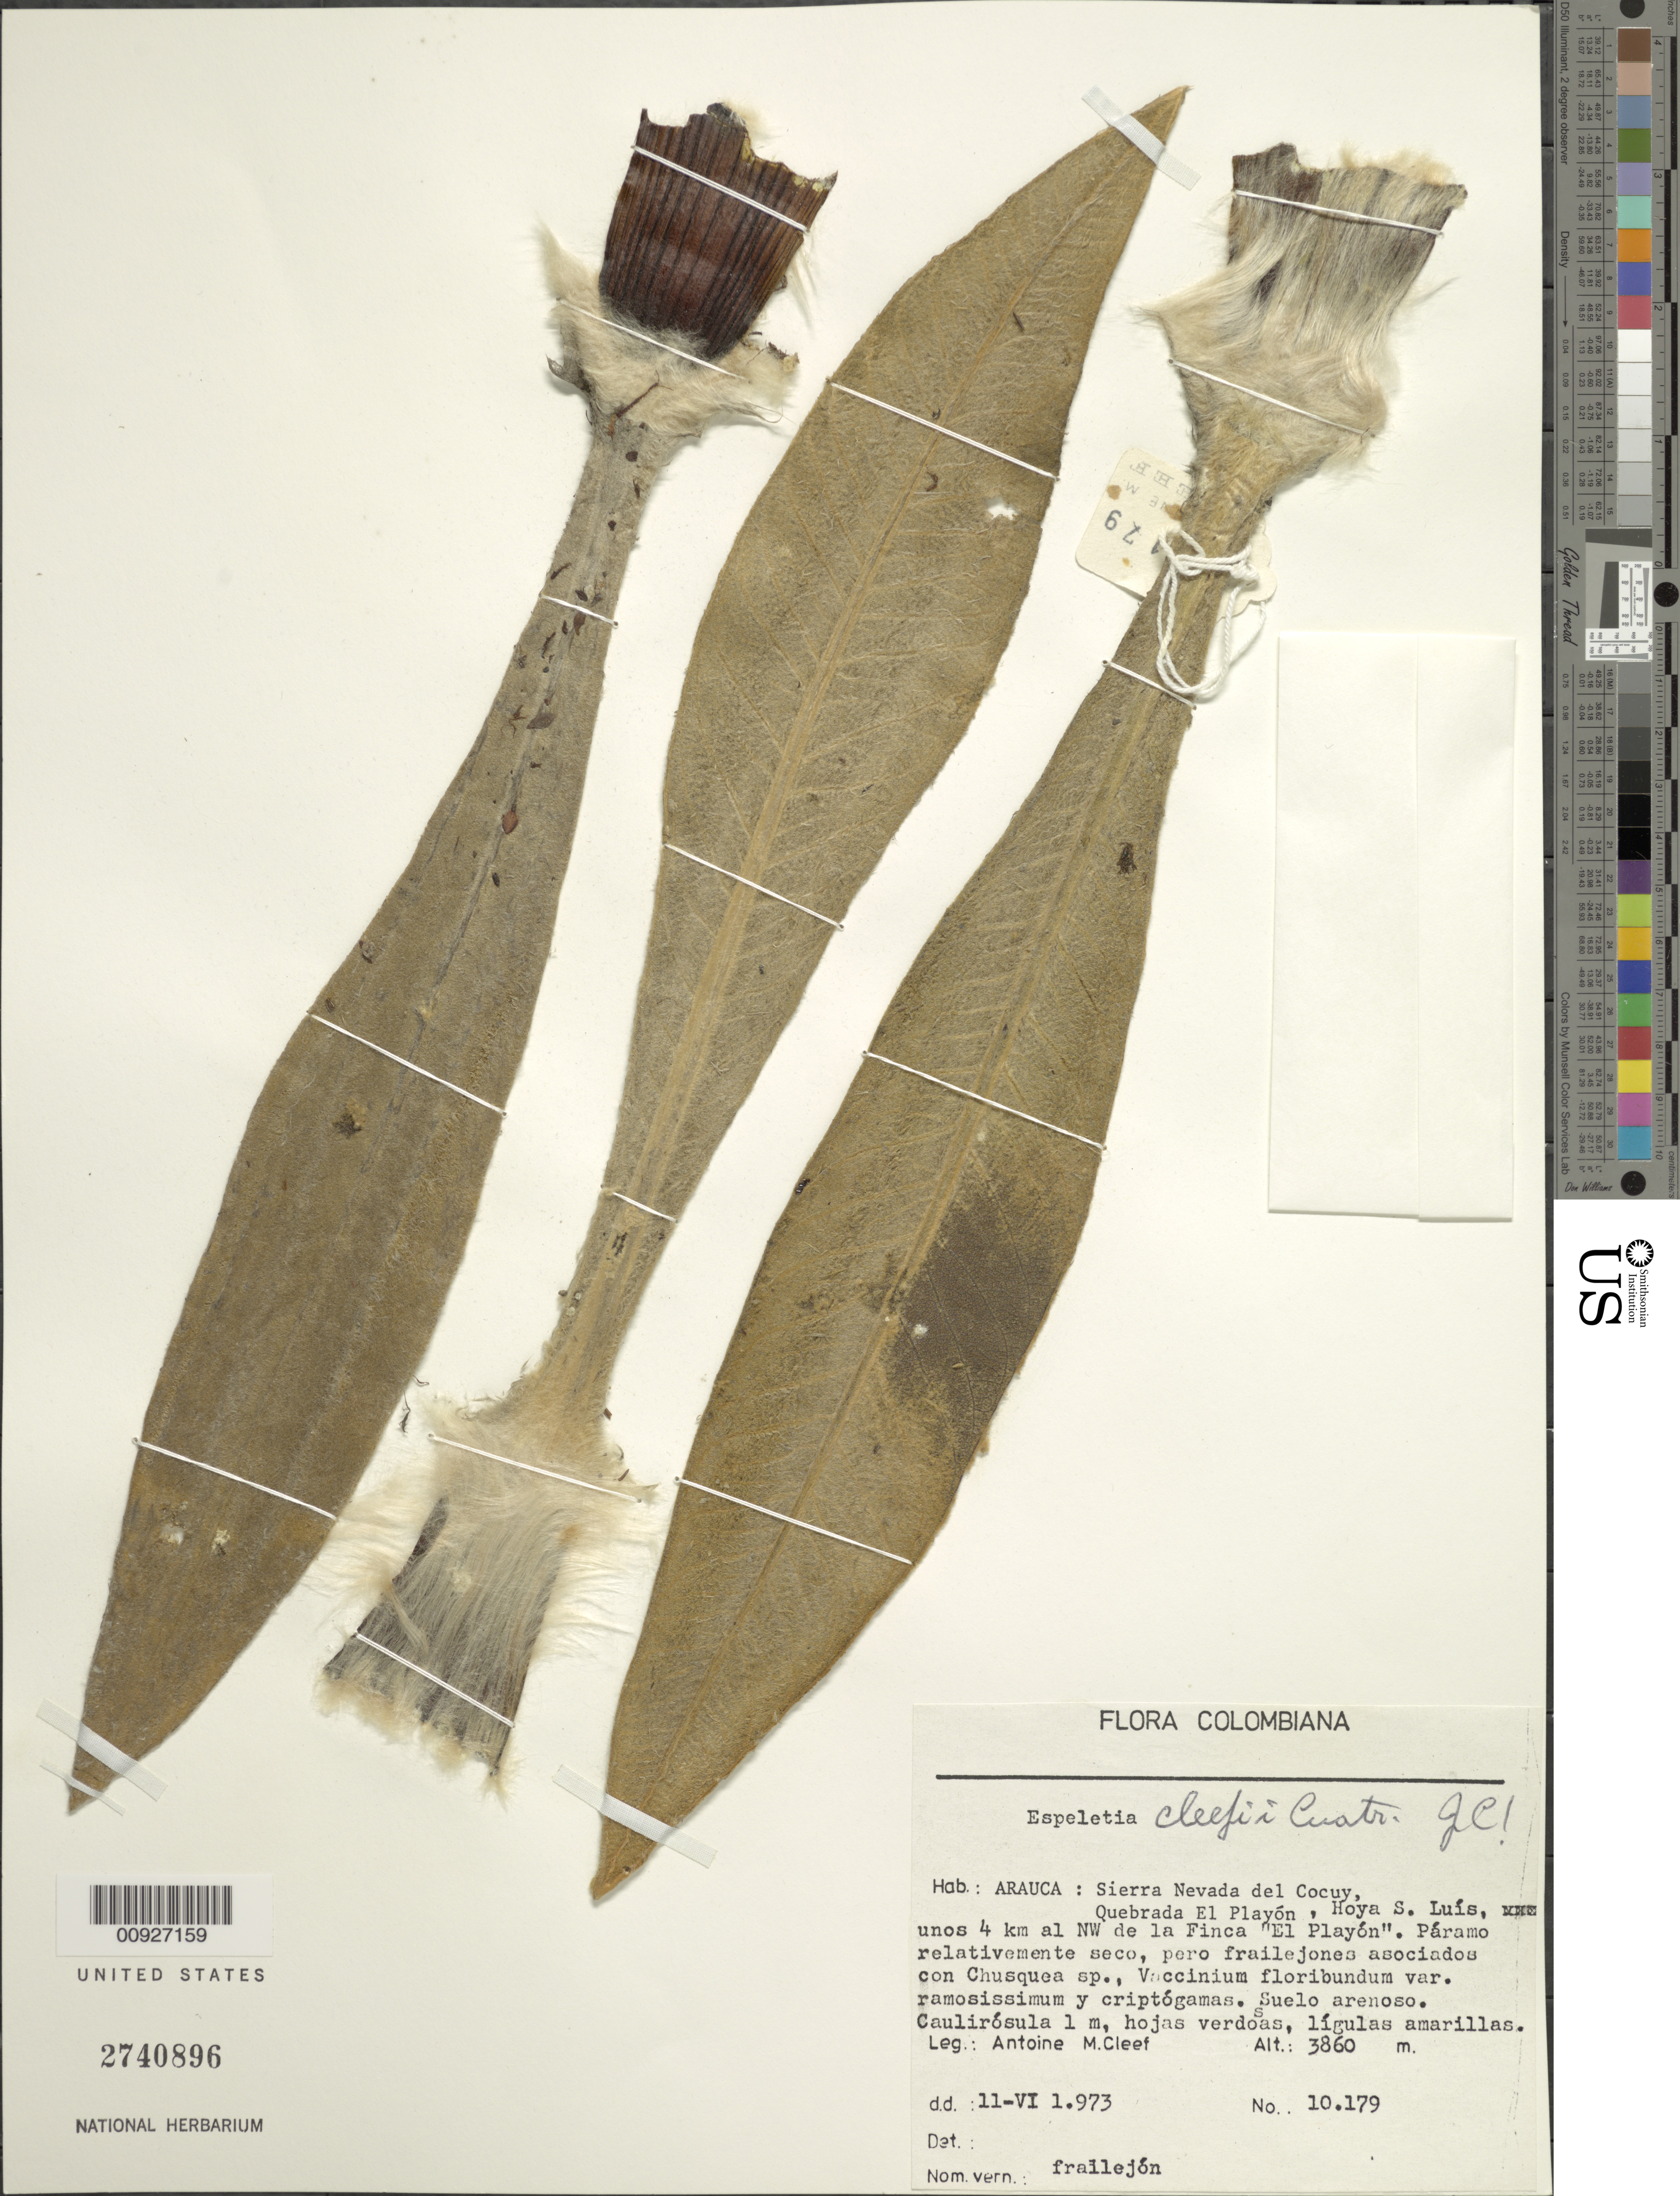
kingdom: Plantae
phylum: Tracheophyta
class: Magnoliopsida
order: Asterales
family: Asteraceae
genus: Espeletia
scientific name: Espeletia cleefii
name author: Cuatrec.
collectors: A. M. Cleef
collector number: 10179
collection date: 1973-06-11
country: Colombia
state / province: Arauca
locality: Sierra nevada del Cocuy, Quebrada El Playón, Hoya San Luis, a unos 4 km al NW de la Finca "El Playón".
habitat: Páramo relativamnete seco, pero frailejones asociados con Chusquea sp., Vaccinium floribundum var. Ramosissimum y criptógamas. Suelo arenoso.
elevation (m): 3860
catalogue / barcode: US 2740896